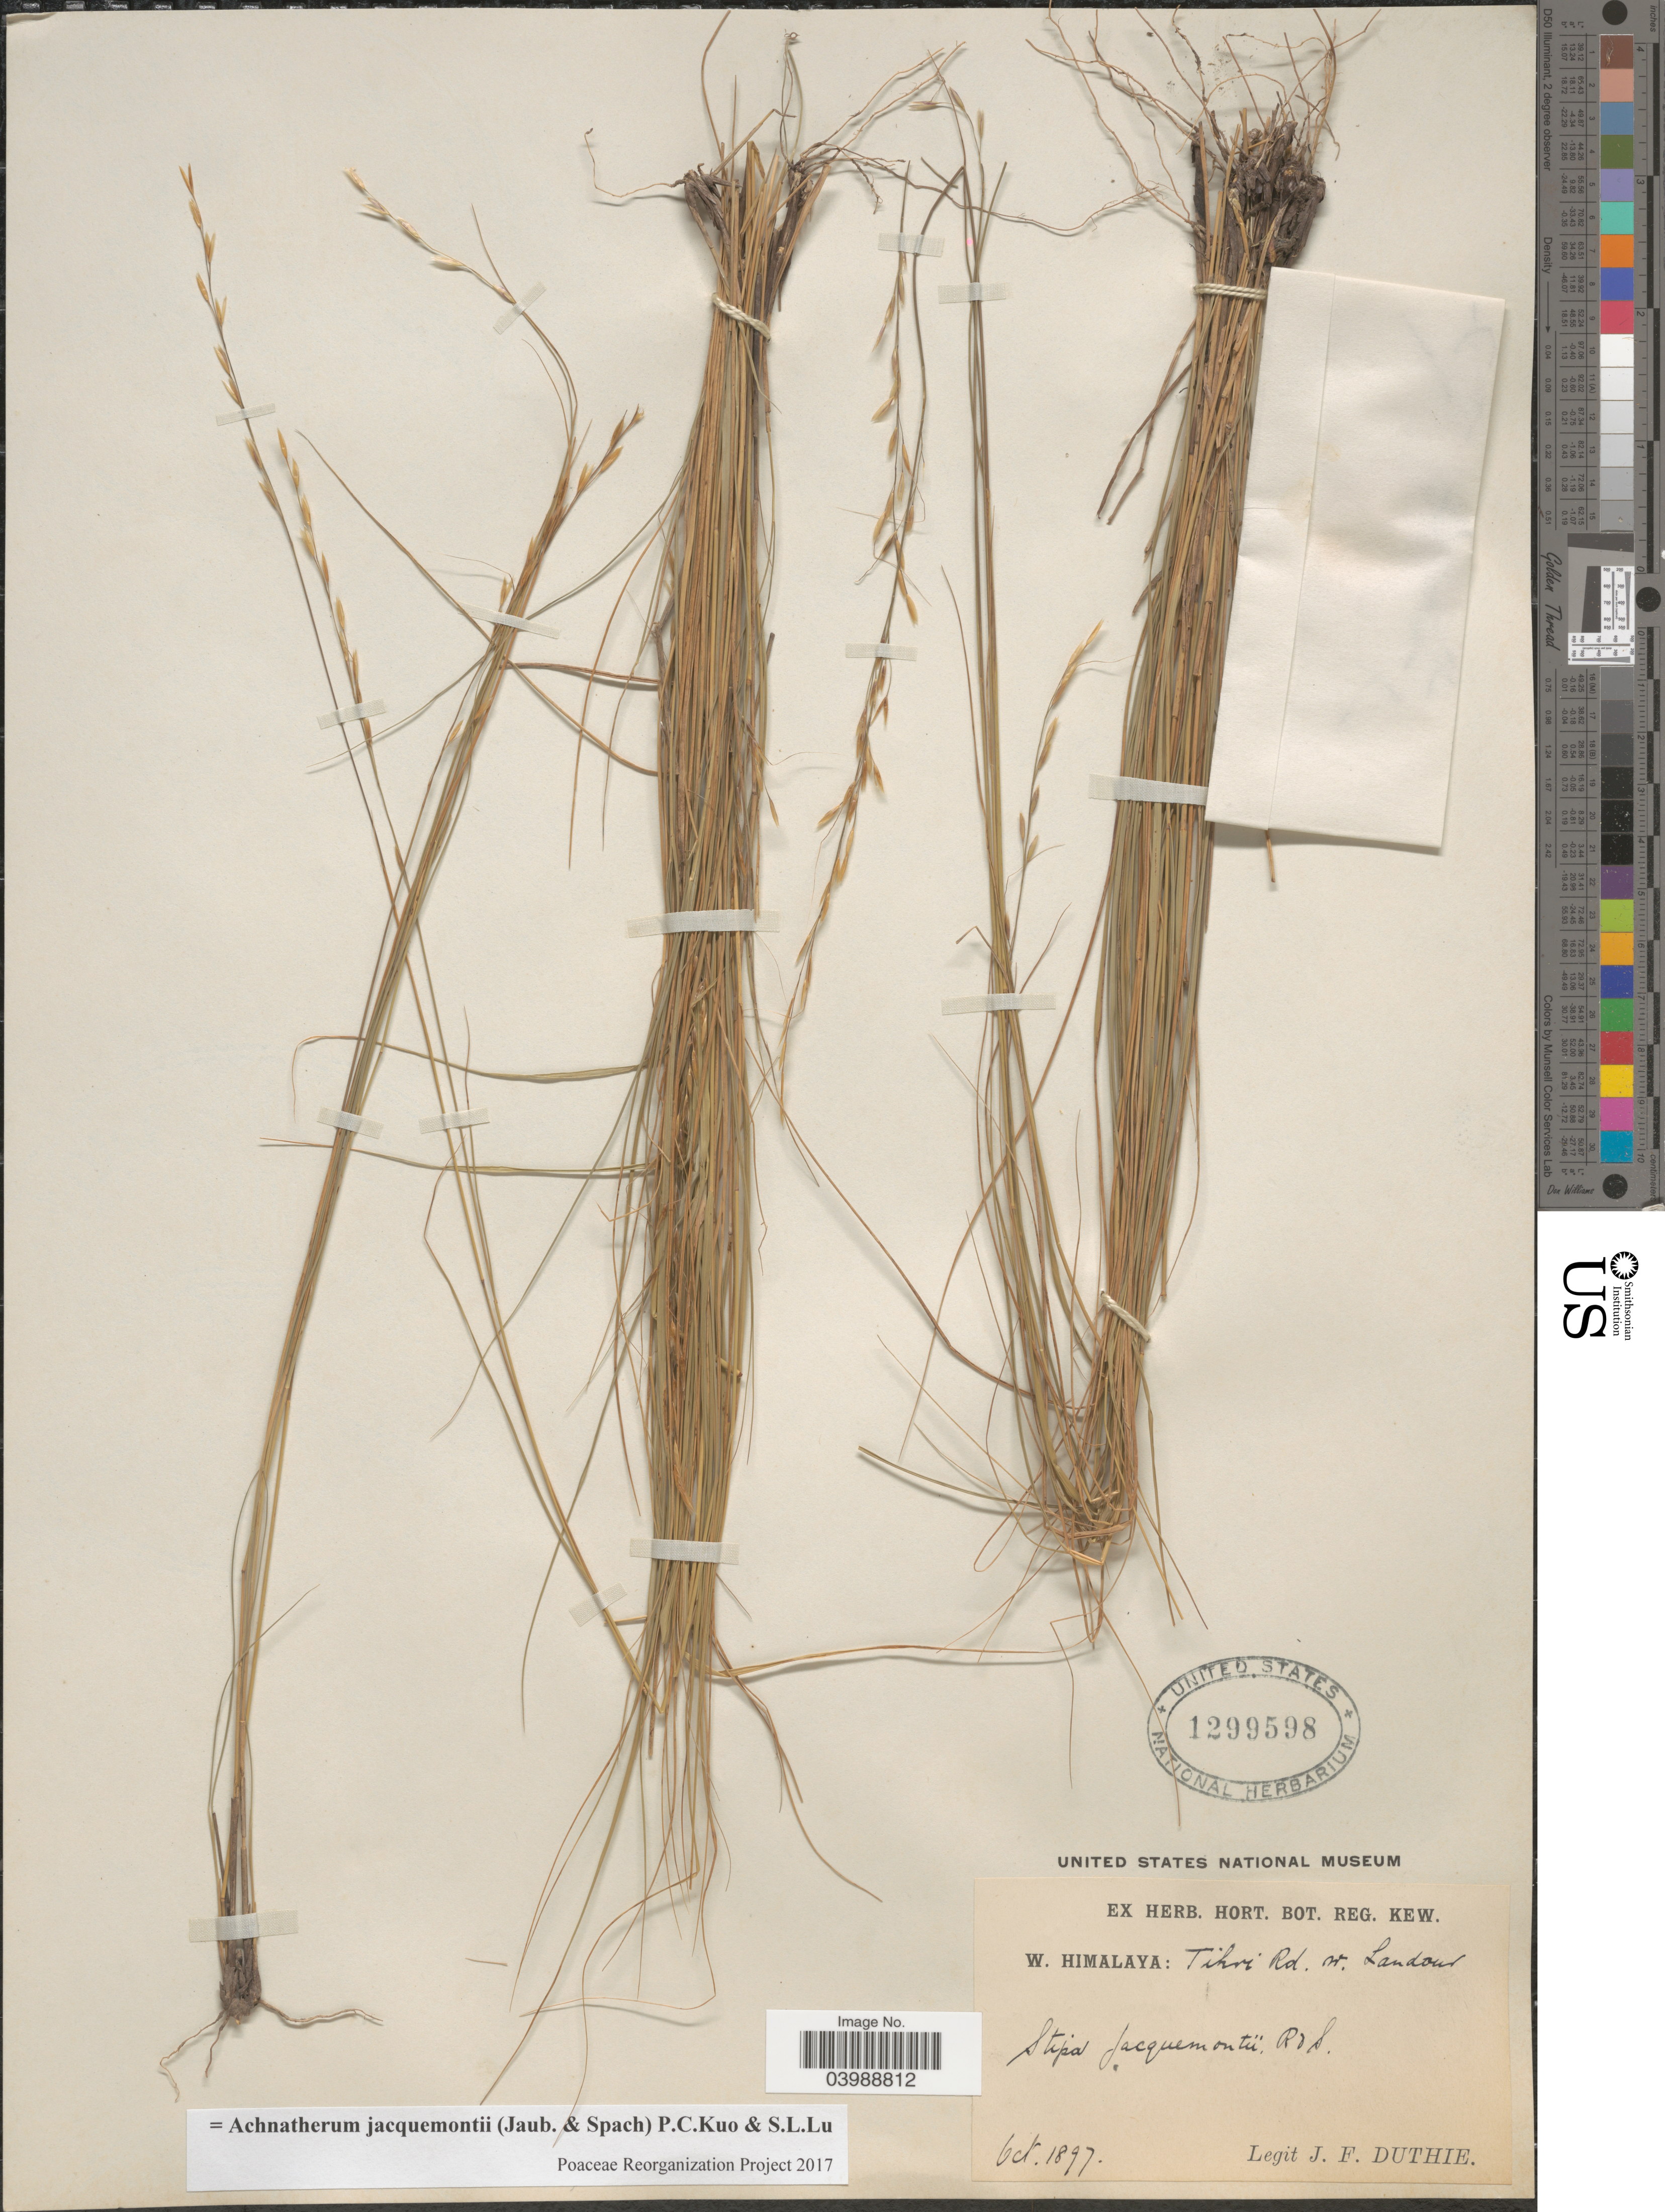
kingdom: Plantae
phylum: Tracheophyta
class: Liliopsida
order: Poales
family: Poaceae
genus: Achnatherum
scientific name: Achnatherum jacquemontii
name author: (Jaub.) P.C. Kuo & S.L. Lu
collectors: J. F. Duthie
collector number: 23285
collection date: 1897-10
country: India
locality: W. Himalaya: Tihri Rd. w. Landour.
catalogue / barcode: US 1299598